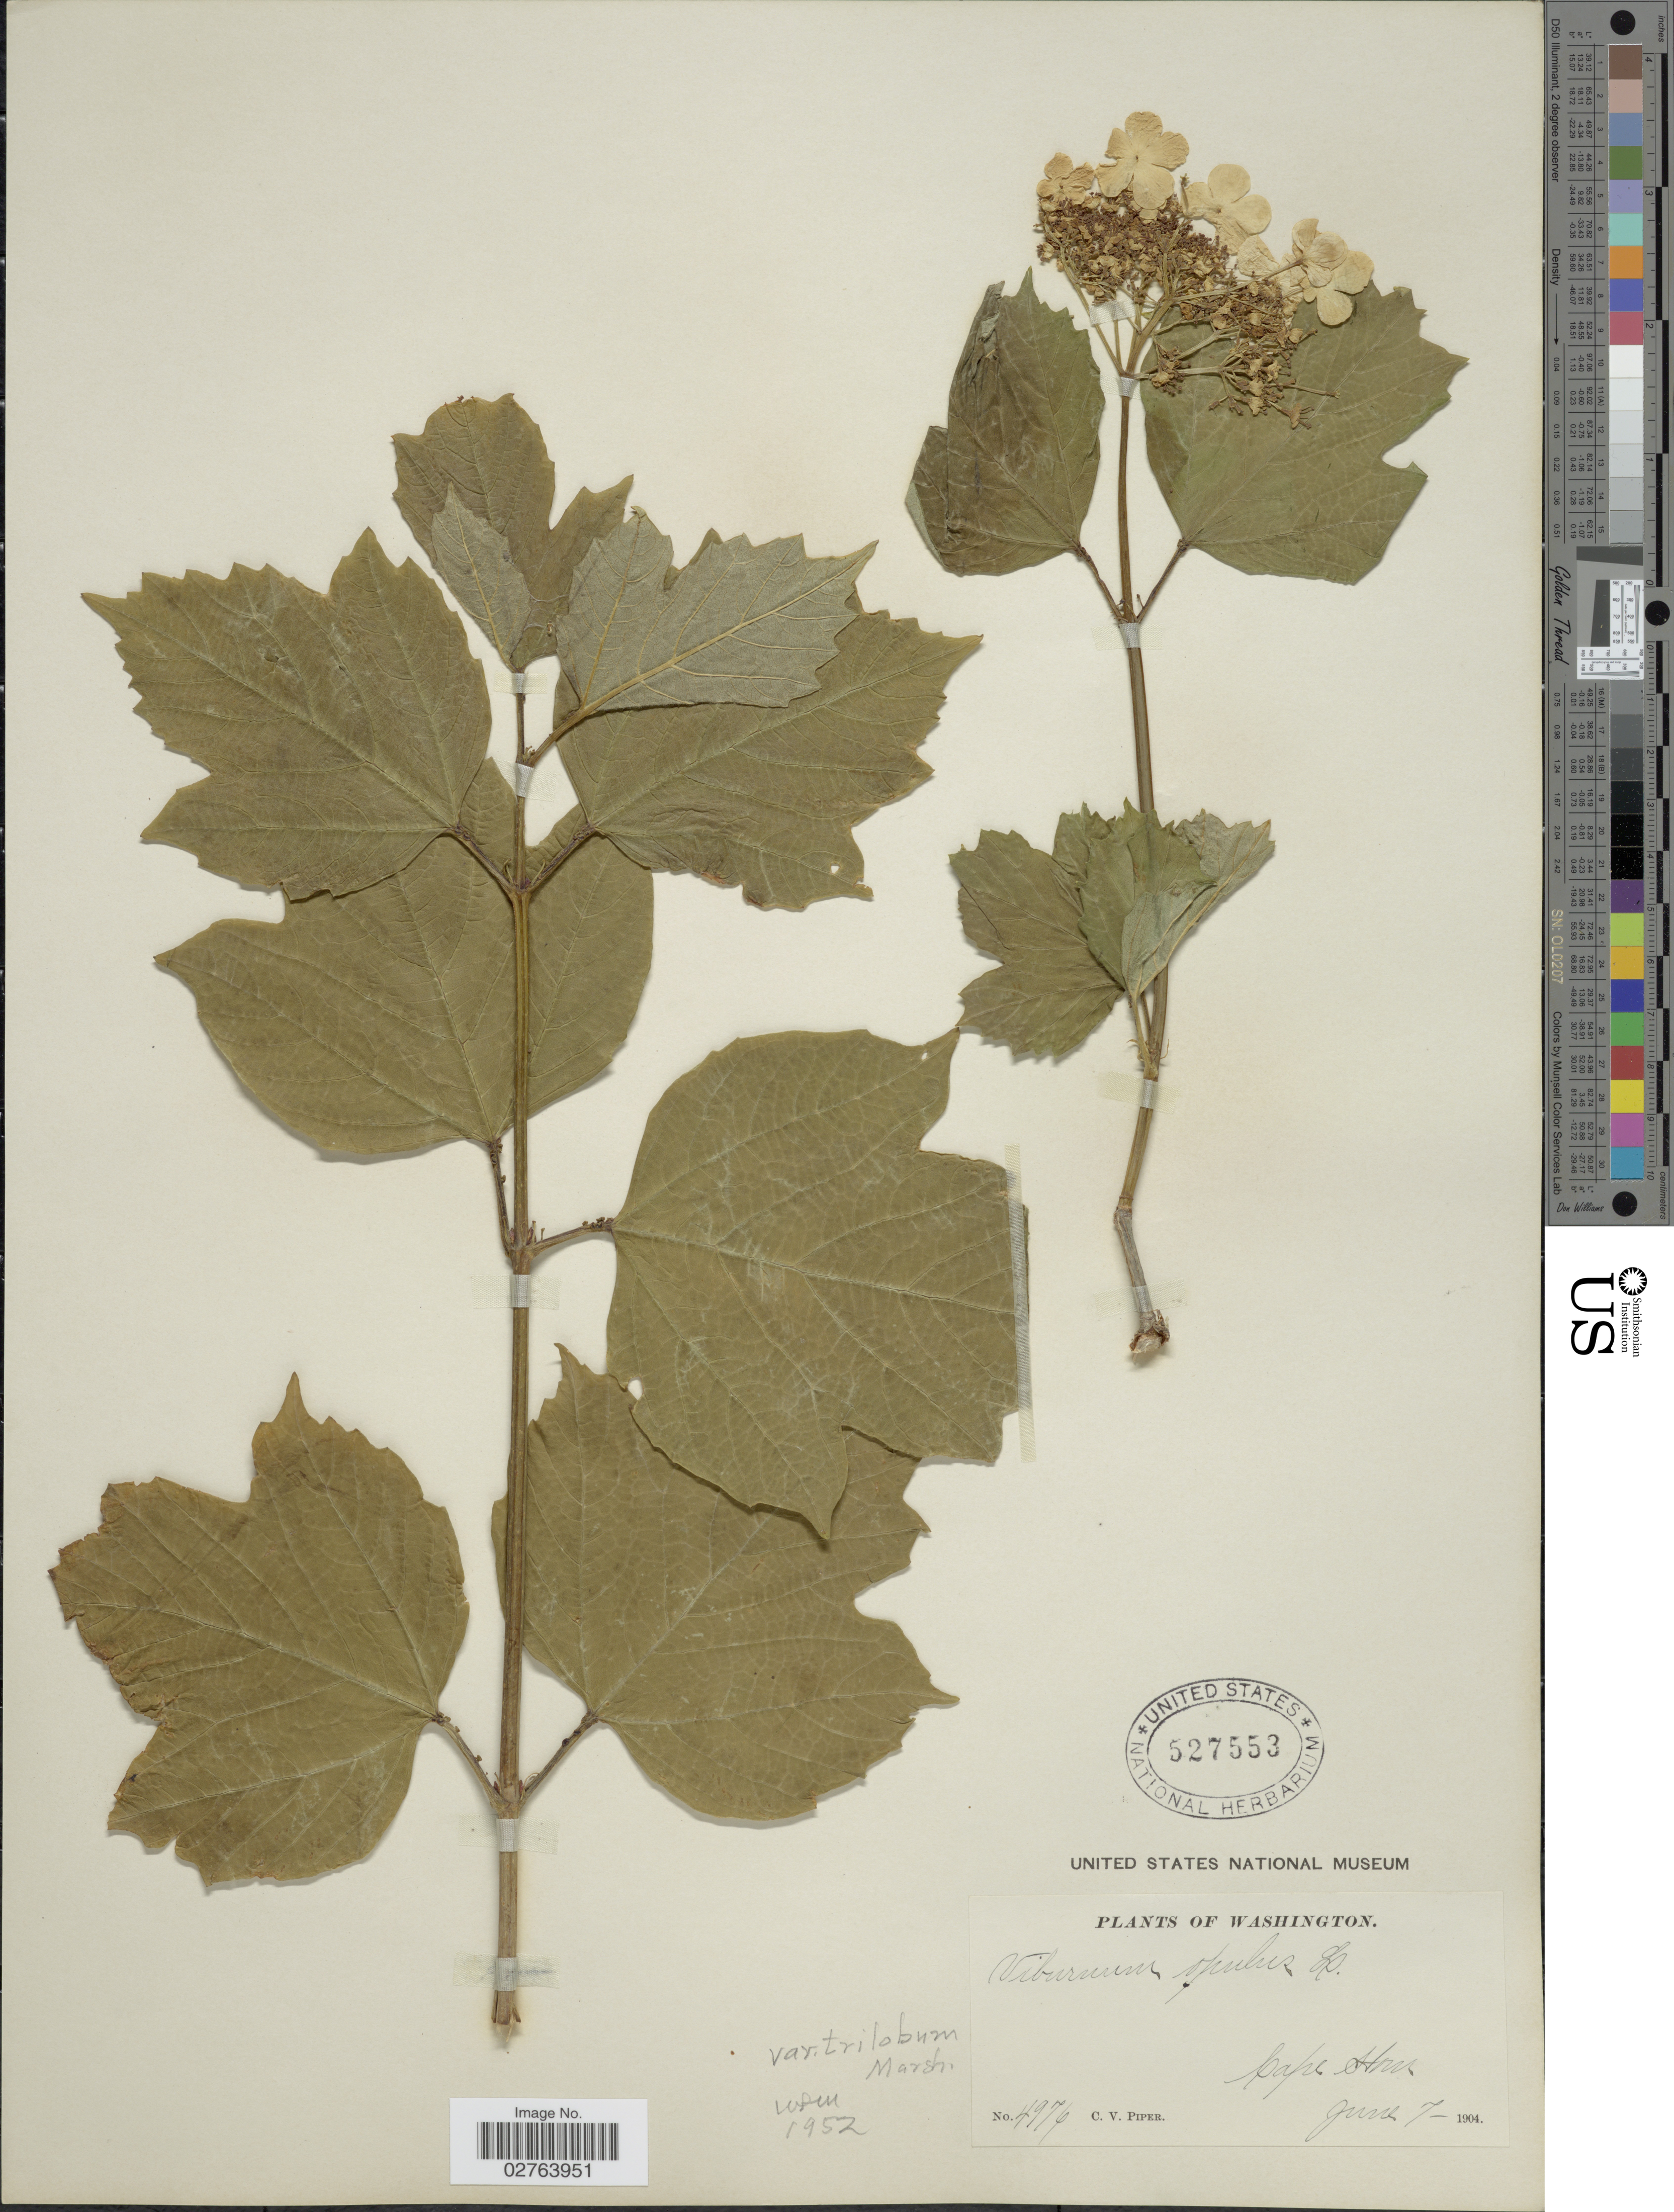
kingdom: Plantae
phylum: Tracheophyta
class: Magnoliopsida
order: Dipsacales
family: Viburnaceae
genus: Viburnum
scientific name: Viburnum opulus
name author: L.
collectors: C. V. Piper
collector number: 4976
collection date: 1904-06-07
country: United States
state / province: Washington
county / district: Skamania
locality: Cape Horn.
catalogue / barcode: US 527553